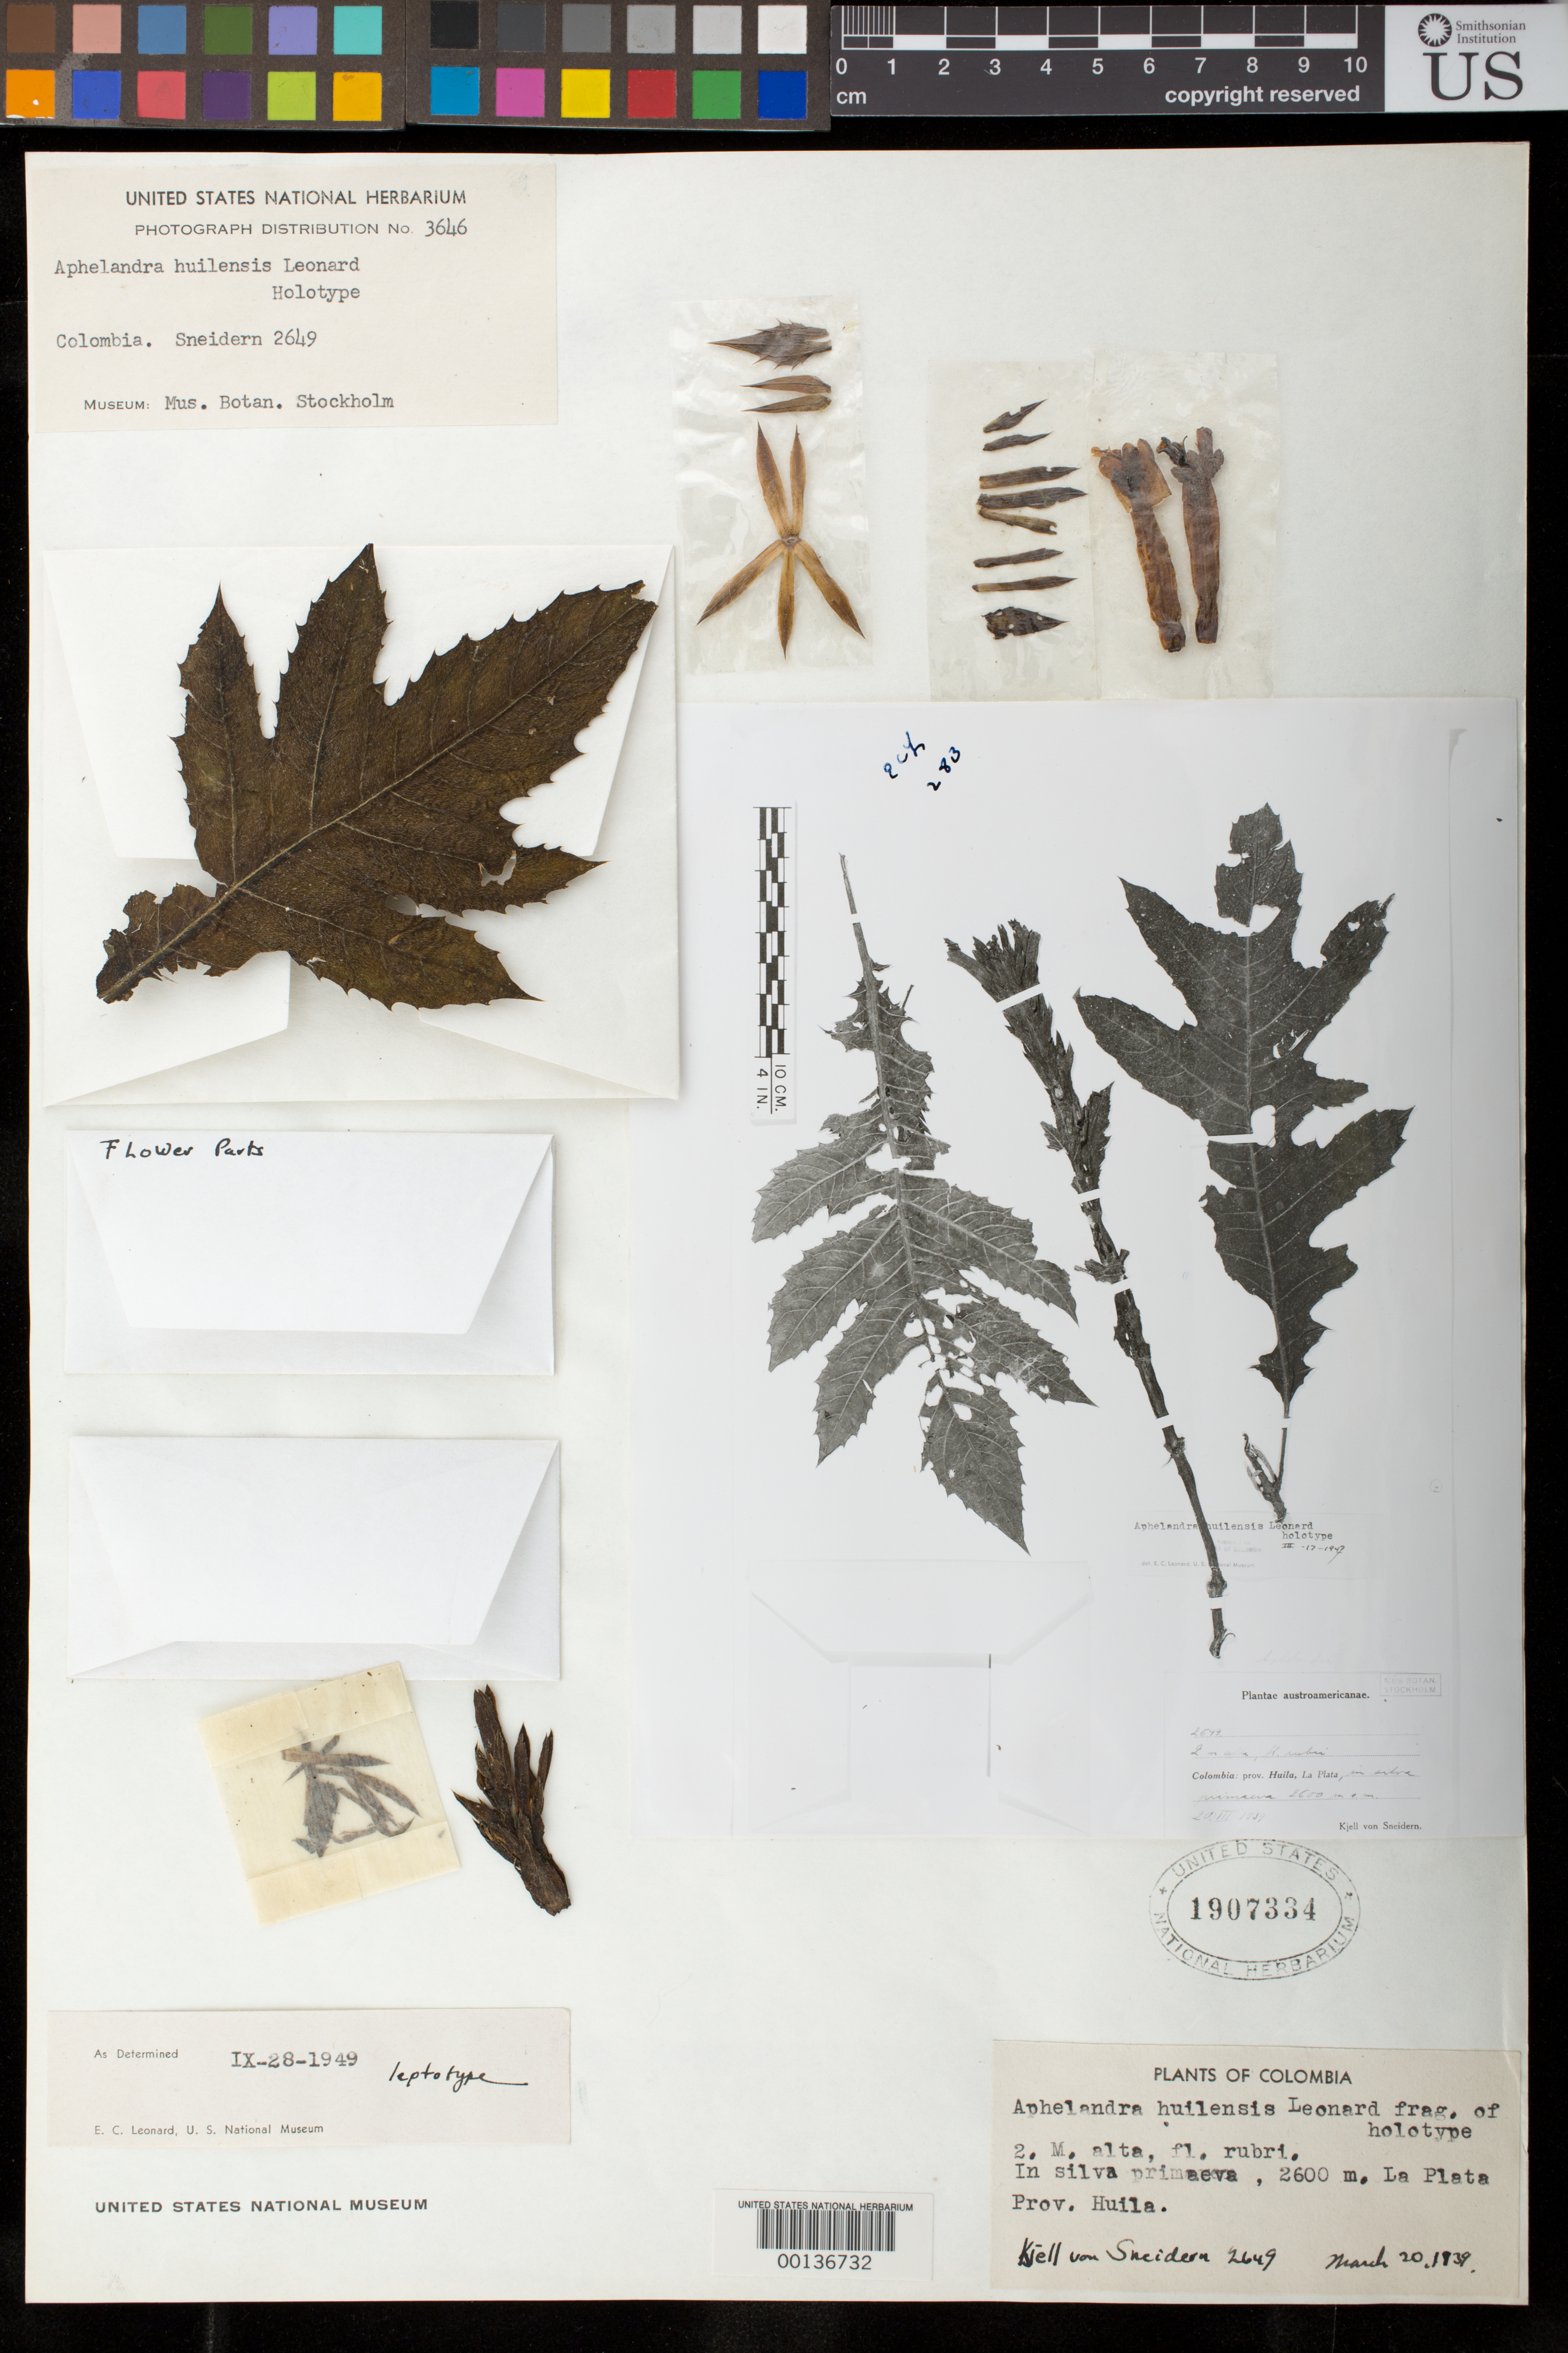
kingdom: Plantae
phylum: Tracheophyta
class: Magnoliopsida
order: Lamiales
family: Acanthaceae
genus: Aphelandra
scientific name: Aphelandra huilensis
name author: Leonard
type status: Isotype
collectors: K. von Sneidern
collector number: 2649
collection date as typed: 20 Mar 1939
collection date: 1939-03-20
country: Colombia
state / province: Huila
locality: La Plata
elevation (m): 2600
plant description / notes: Photograph and fragmentary material of (holo) type specimen ex herb. Stockholm. (3 packets on sheet, presumably all taken from same specimen.)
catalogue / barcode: US 1907334